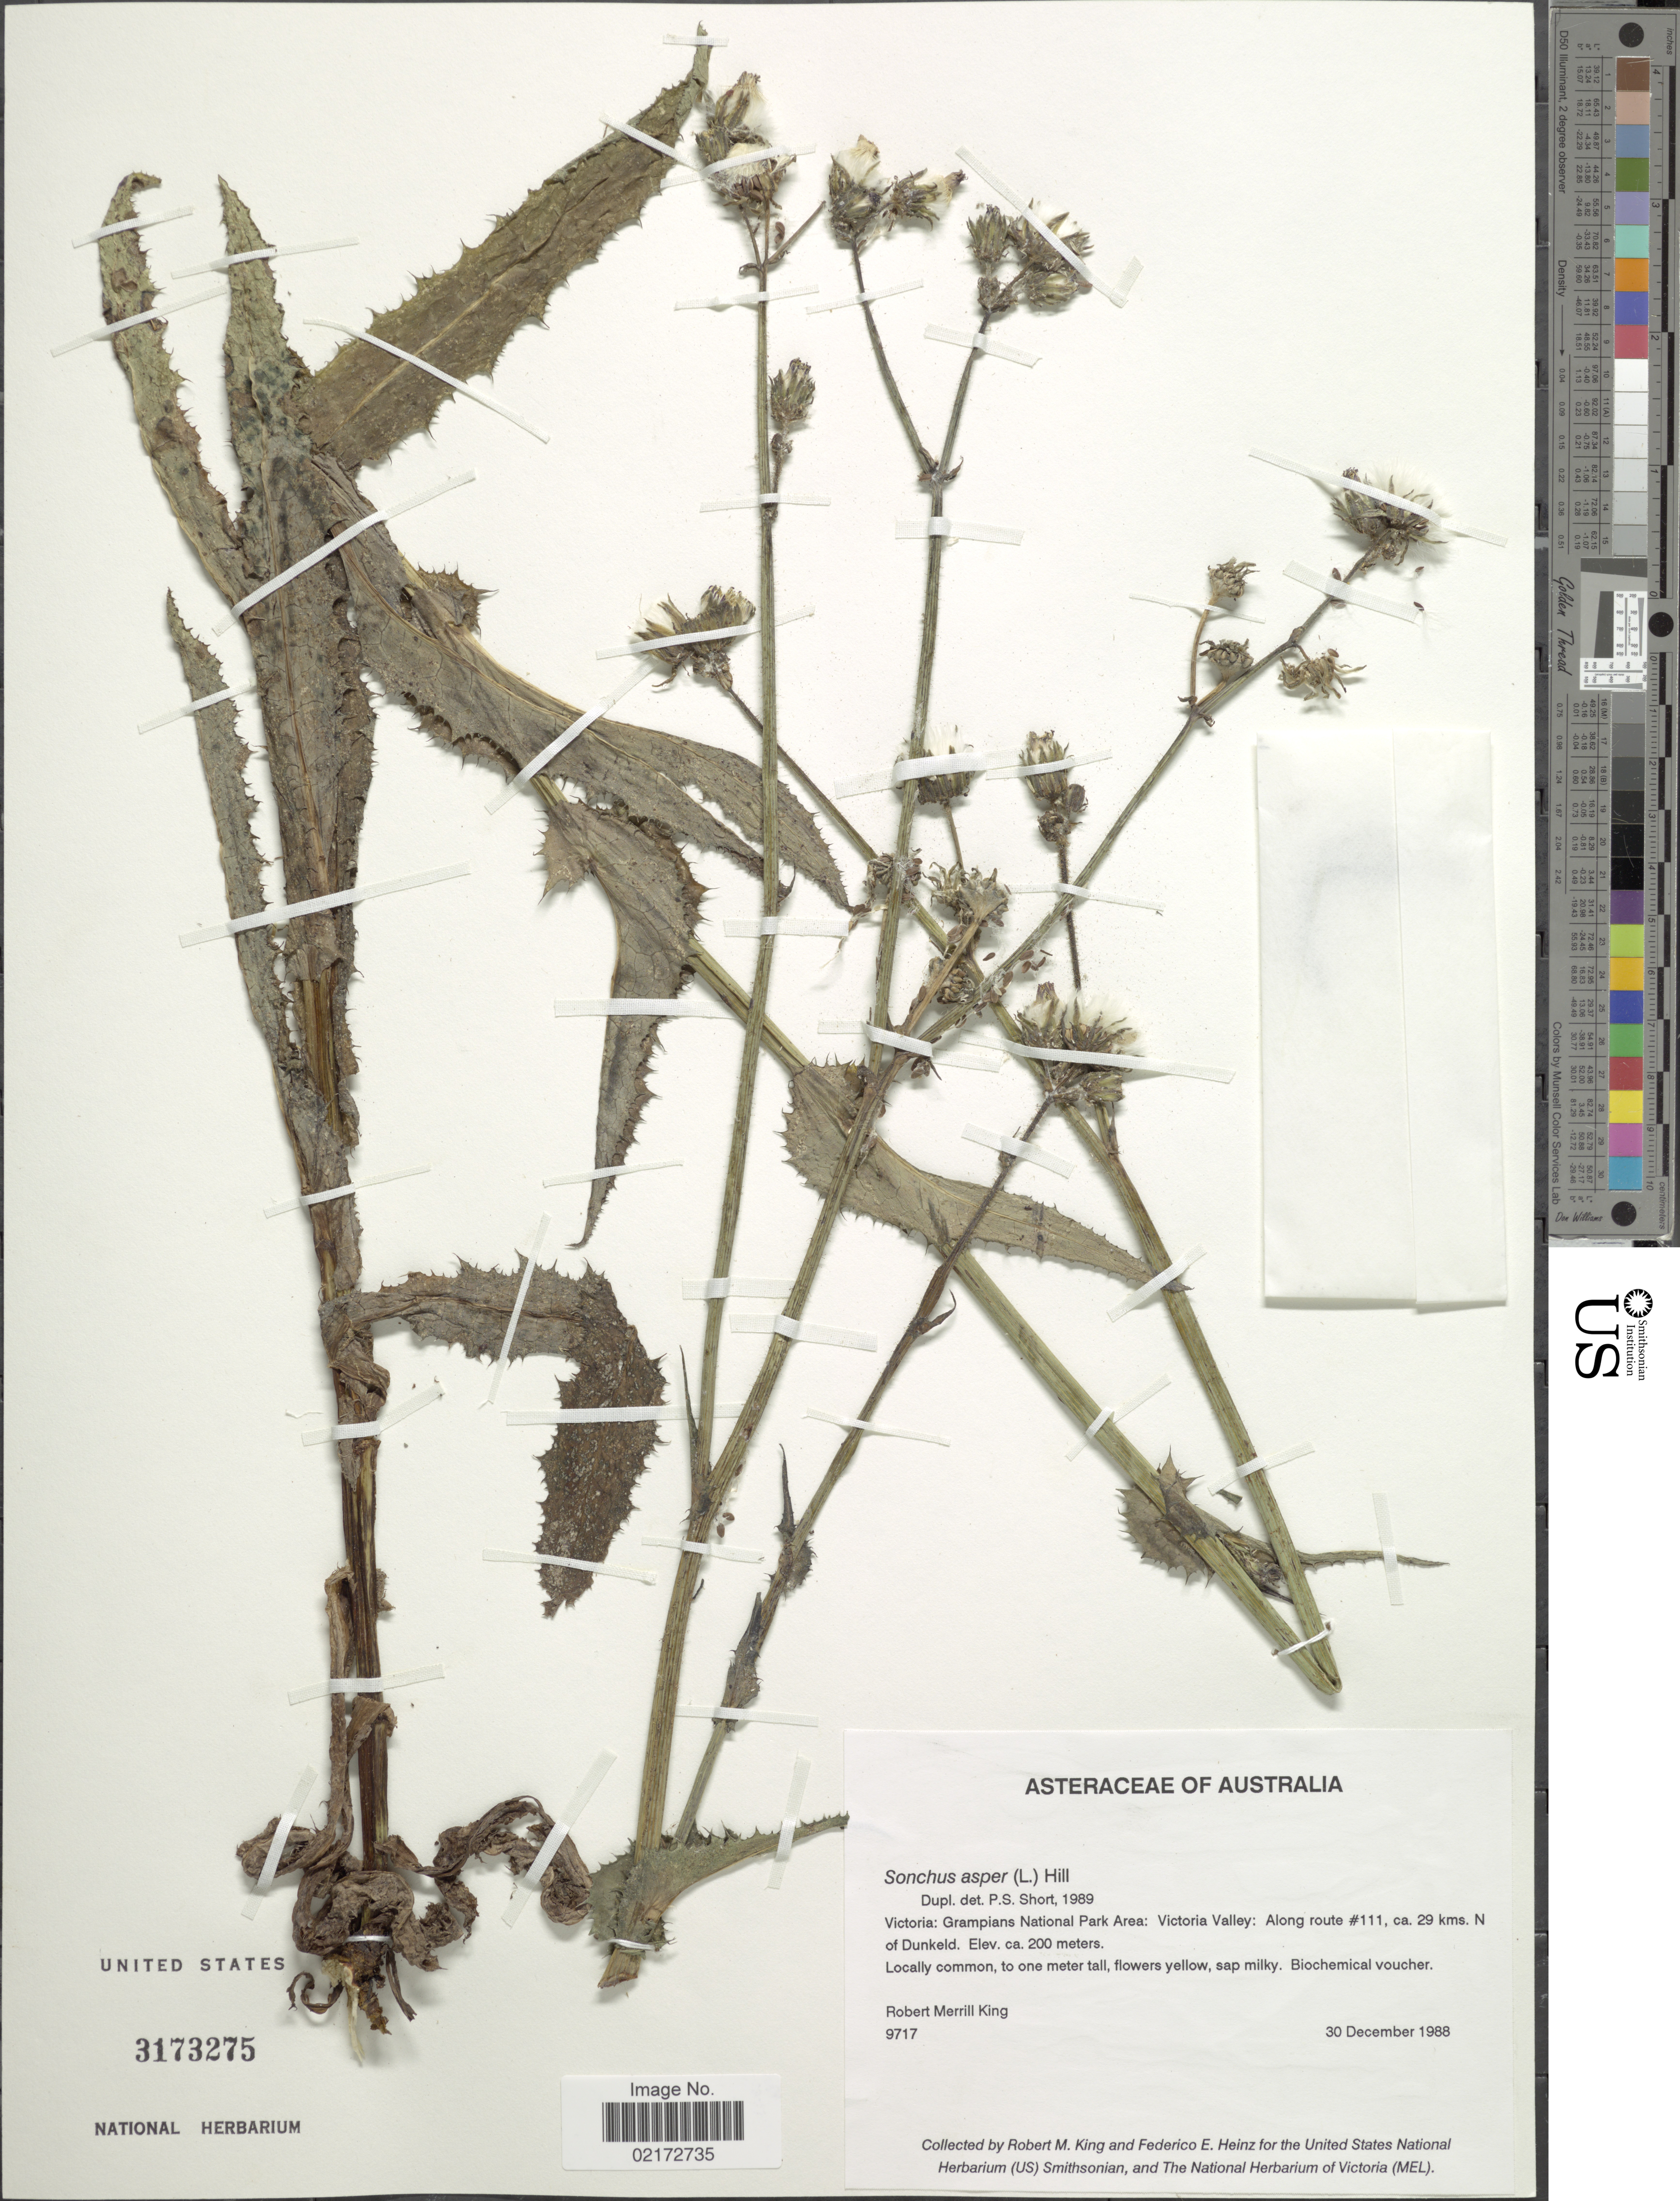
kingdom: Plantae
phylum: Tracheophyta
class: Magnoliopsida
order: Asterales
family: Asteraceae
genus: Sonchus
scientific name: Sonchus asper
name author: (L.) Hill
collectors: R. M. King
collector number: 9717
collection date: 1988-12-30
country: Australia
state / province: Victoria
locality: Victoria, Grampians National Park Area, Victoria Valley, along route #111, ca 29 kms N of Dunkeld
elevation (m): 200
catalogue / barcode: US 3173275